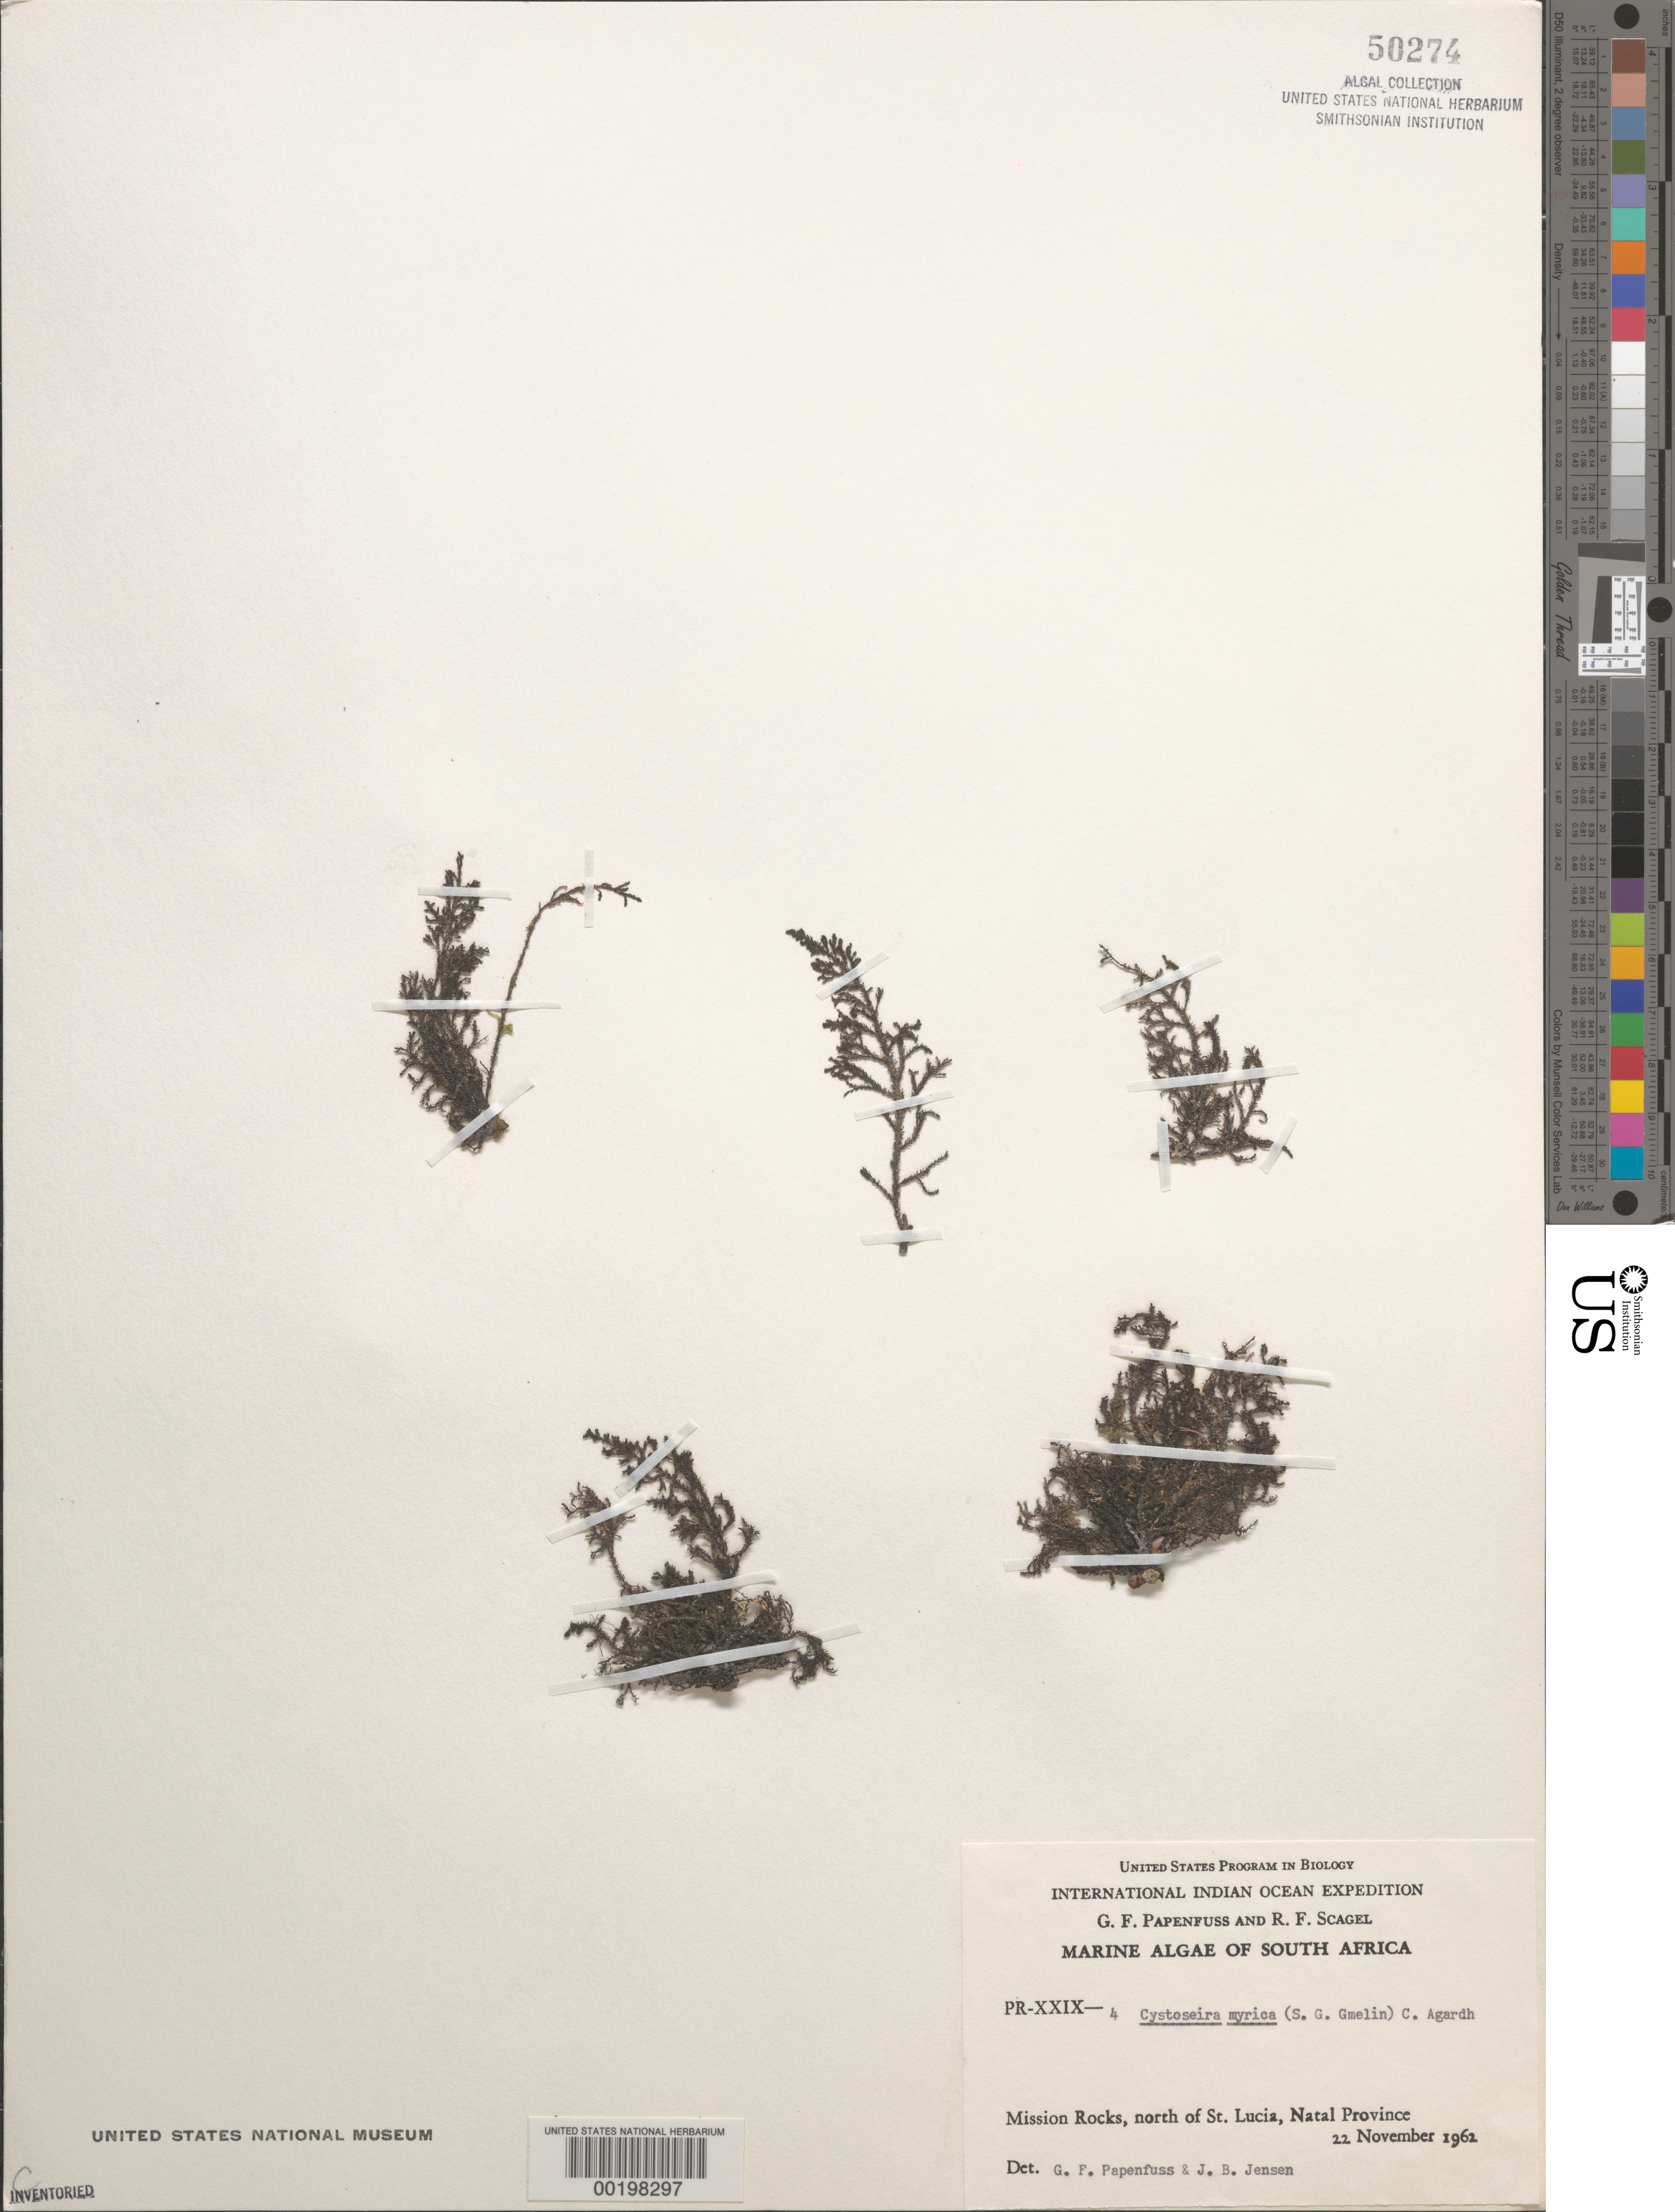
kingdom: Chromista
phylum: Ochrophyta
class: Phaeophyceae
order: Fucales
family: Sargassaceae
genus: Cystoseira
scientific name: Cystoseira myrica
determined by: Papenfuss, G. F.; Jensen, J. B.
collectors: G. Papenfuss & R. F. Scagel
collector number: PR-XXIX-4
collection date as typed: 22 Nov 1962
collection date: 1962-11-22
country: South Africa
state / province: KwaZulu-Natal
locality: Mission Rocks, north of St. Lucia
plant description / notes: International Indian Ocean Expedition, 1962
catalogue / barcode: US 50274